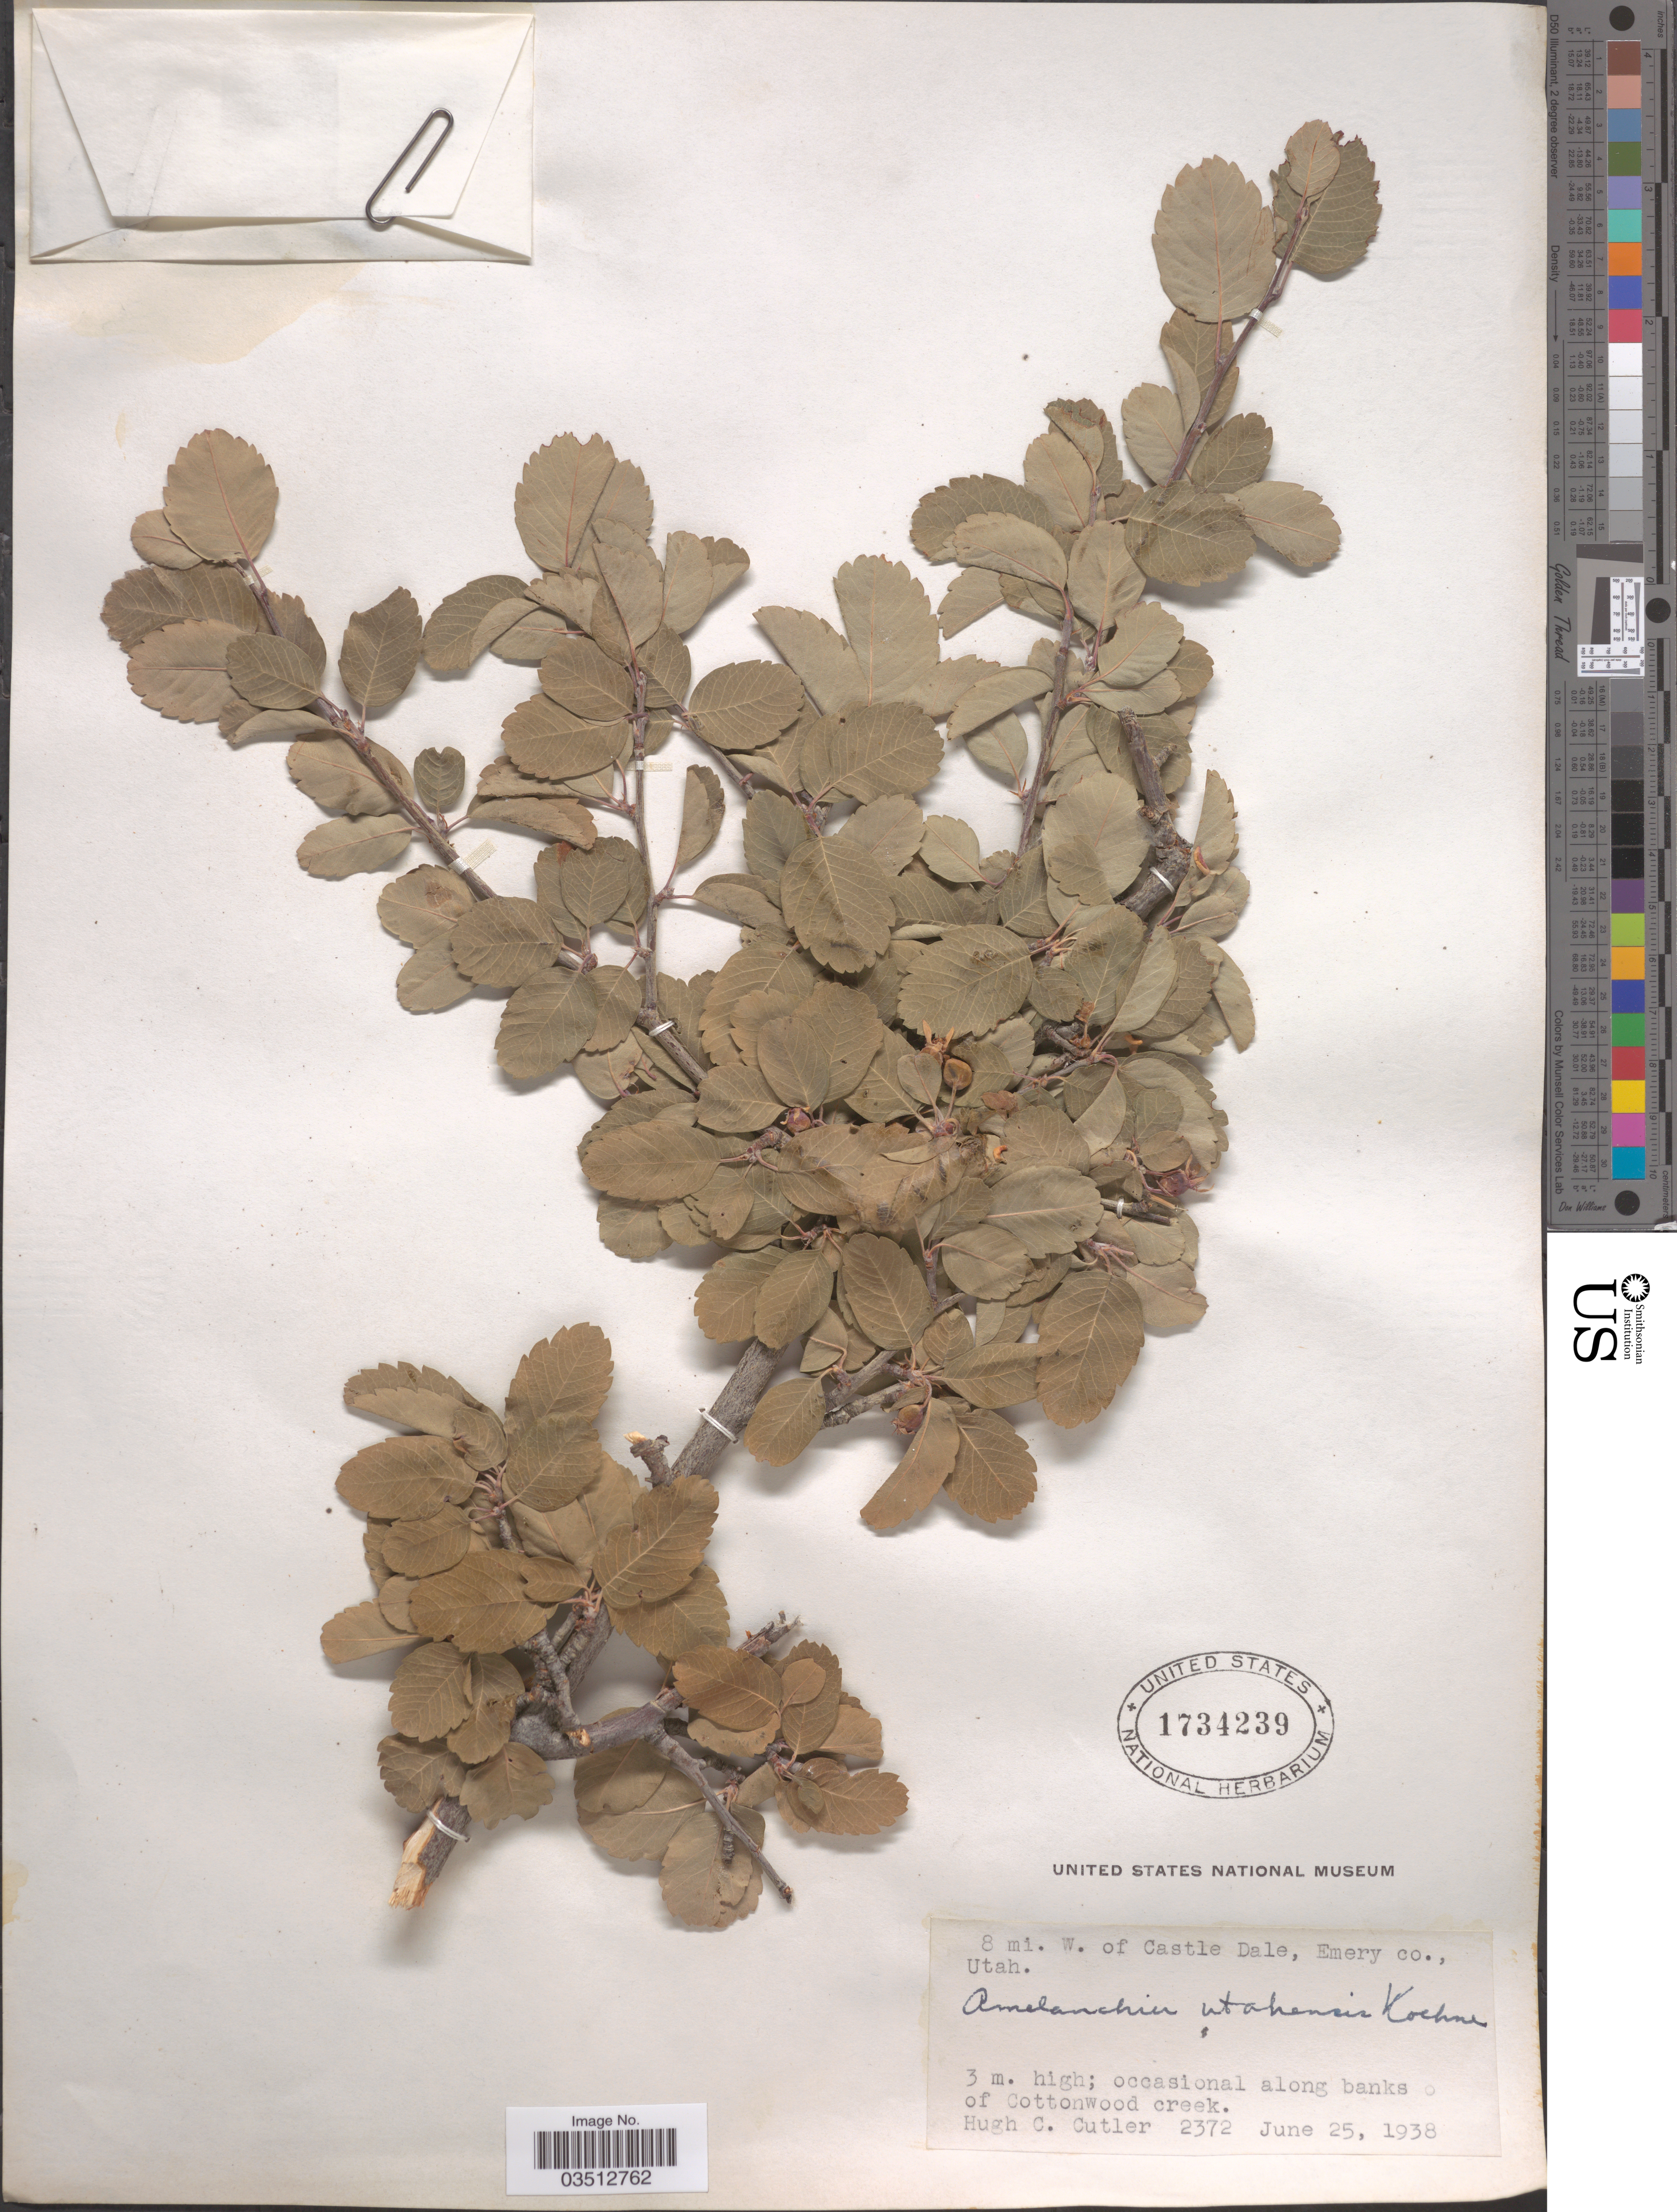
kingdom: Plantae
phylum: Tracheophyta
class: Magnoliopsida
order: Rosales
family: Rosaceae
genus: Amelanchier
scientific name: Amelanchier utahensis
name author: Koehne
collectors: H. C. Cutler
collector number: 2372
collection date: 1938-06-25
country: United States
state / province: Utah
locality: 8 mi. W. of Castle Dale, Emery Co. Along banks of Cottonwood creek.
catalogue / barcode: US 1734239